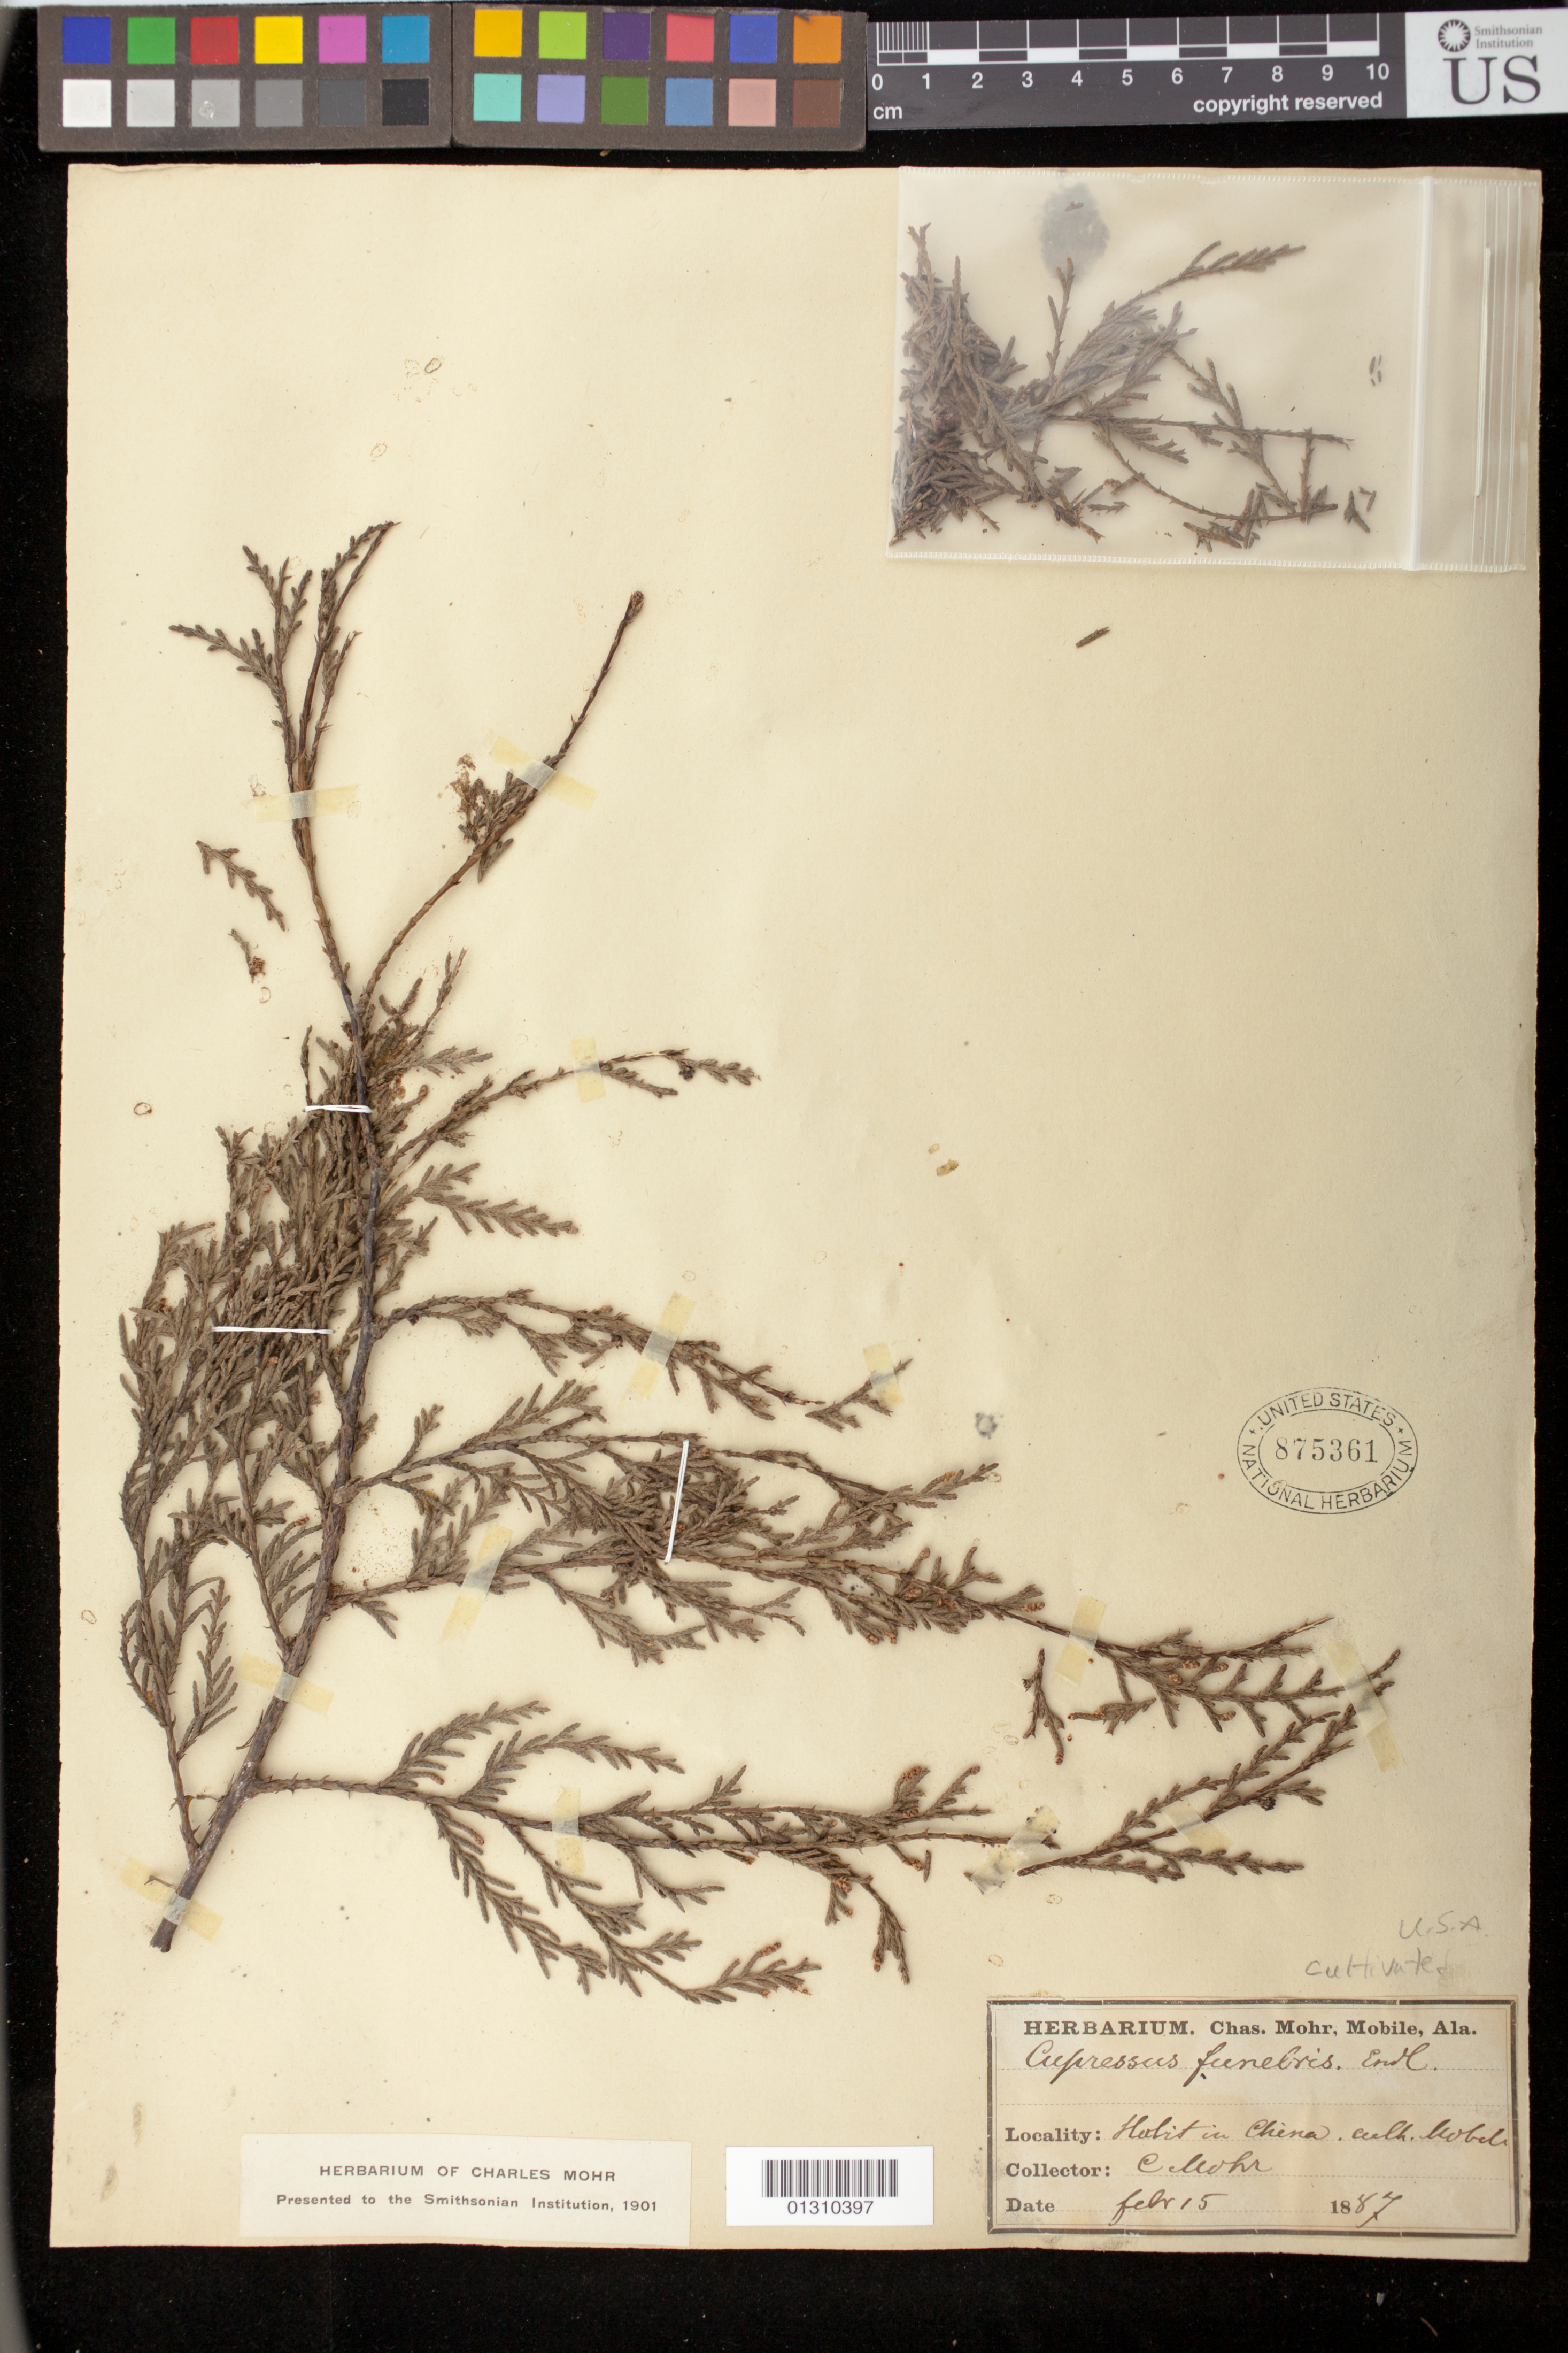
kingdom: Plantae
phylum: Tracheophyta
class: Pinopsida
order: Pinales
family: Cupressaceae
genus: Cupressus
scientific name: Cupressus funebris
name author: Endl.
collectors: C. T. Mohr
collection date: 1884-02-15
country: United States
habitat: original habitat in China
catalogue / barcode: US 875361